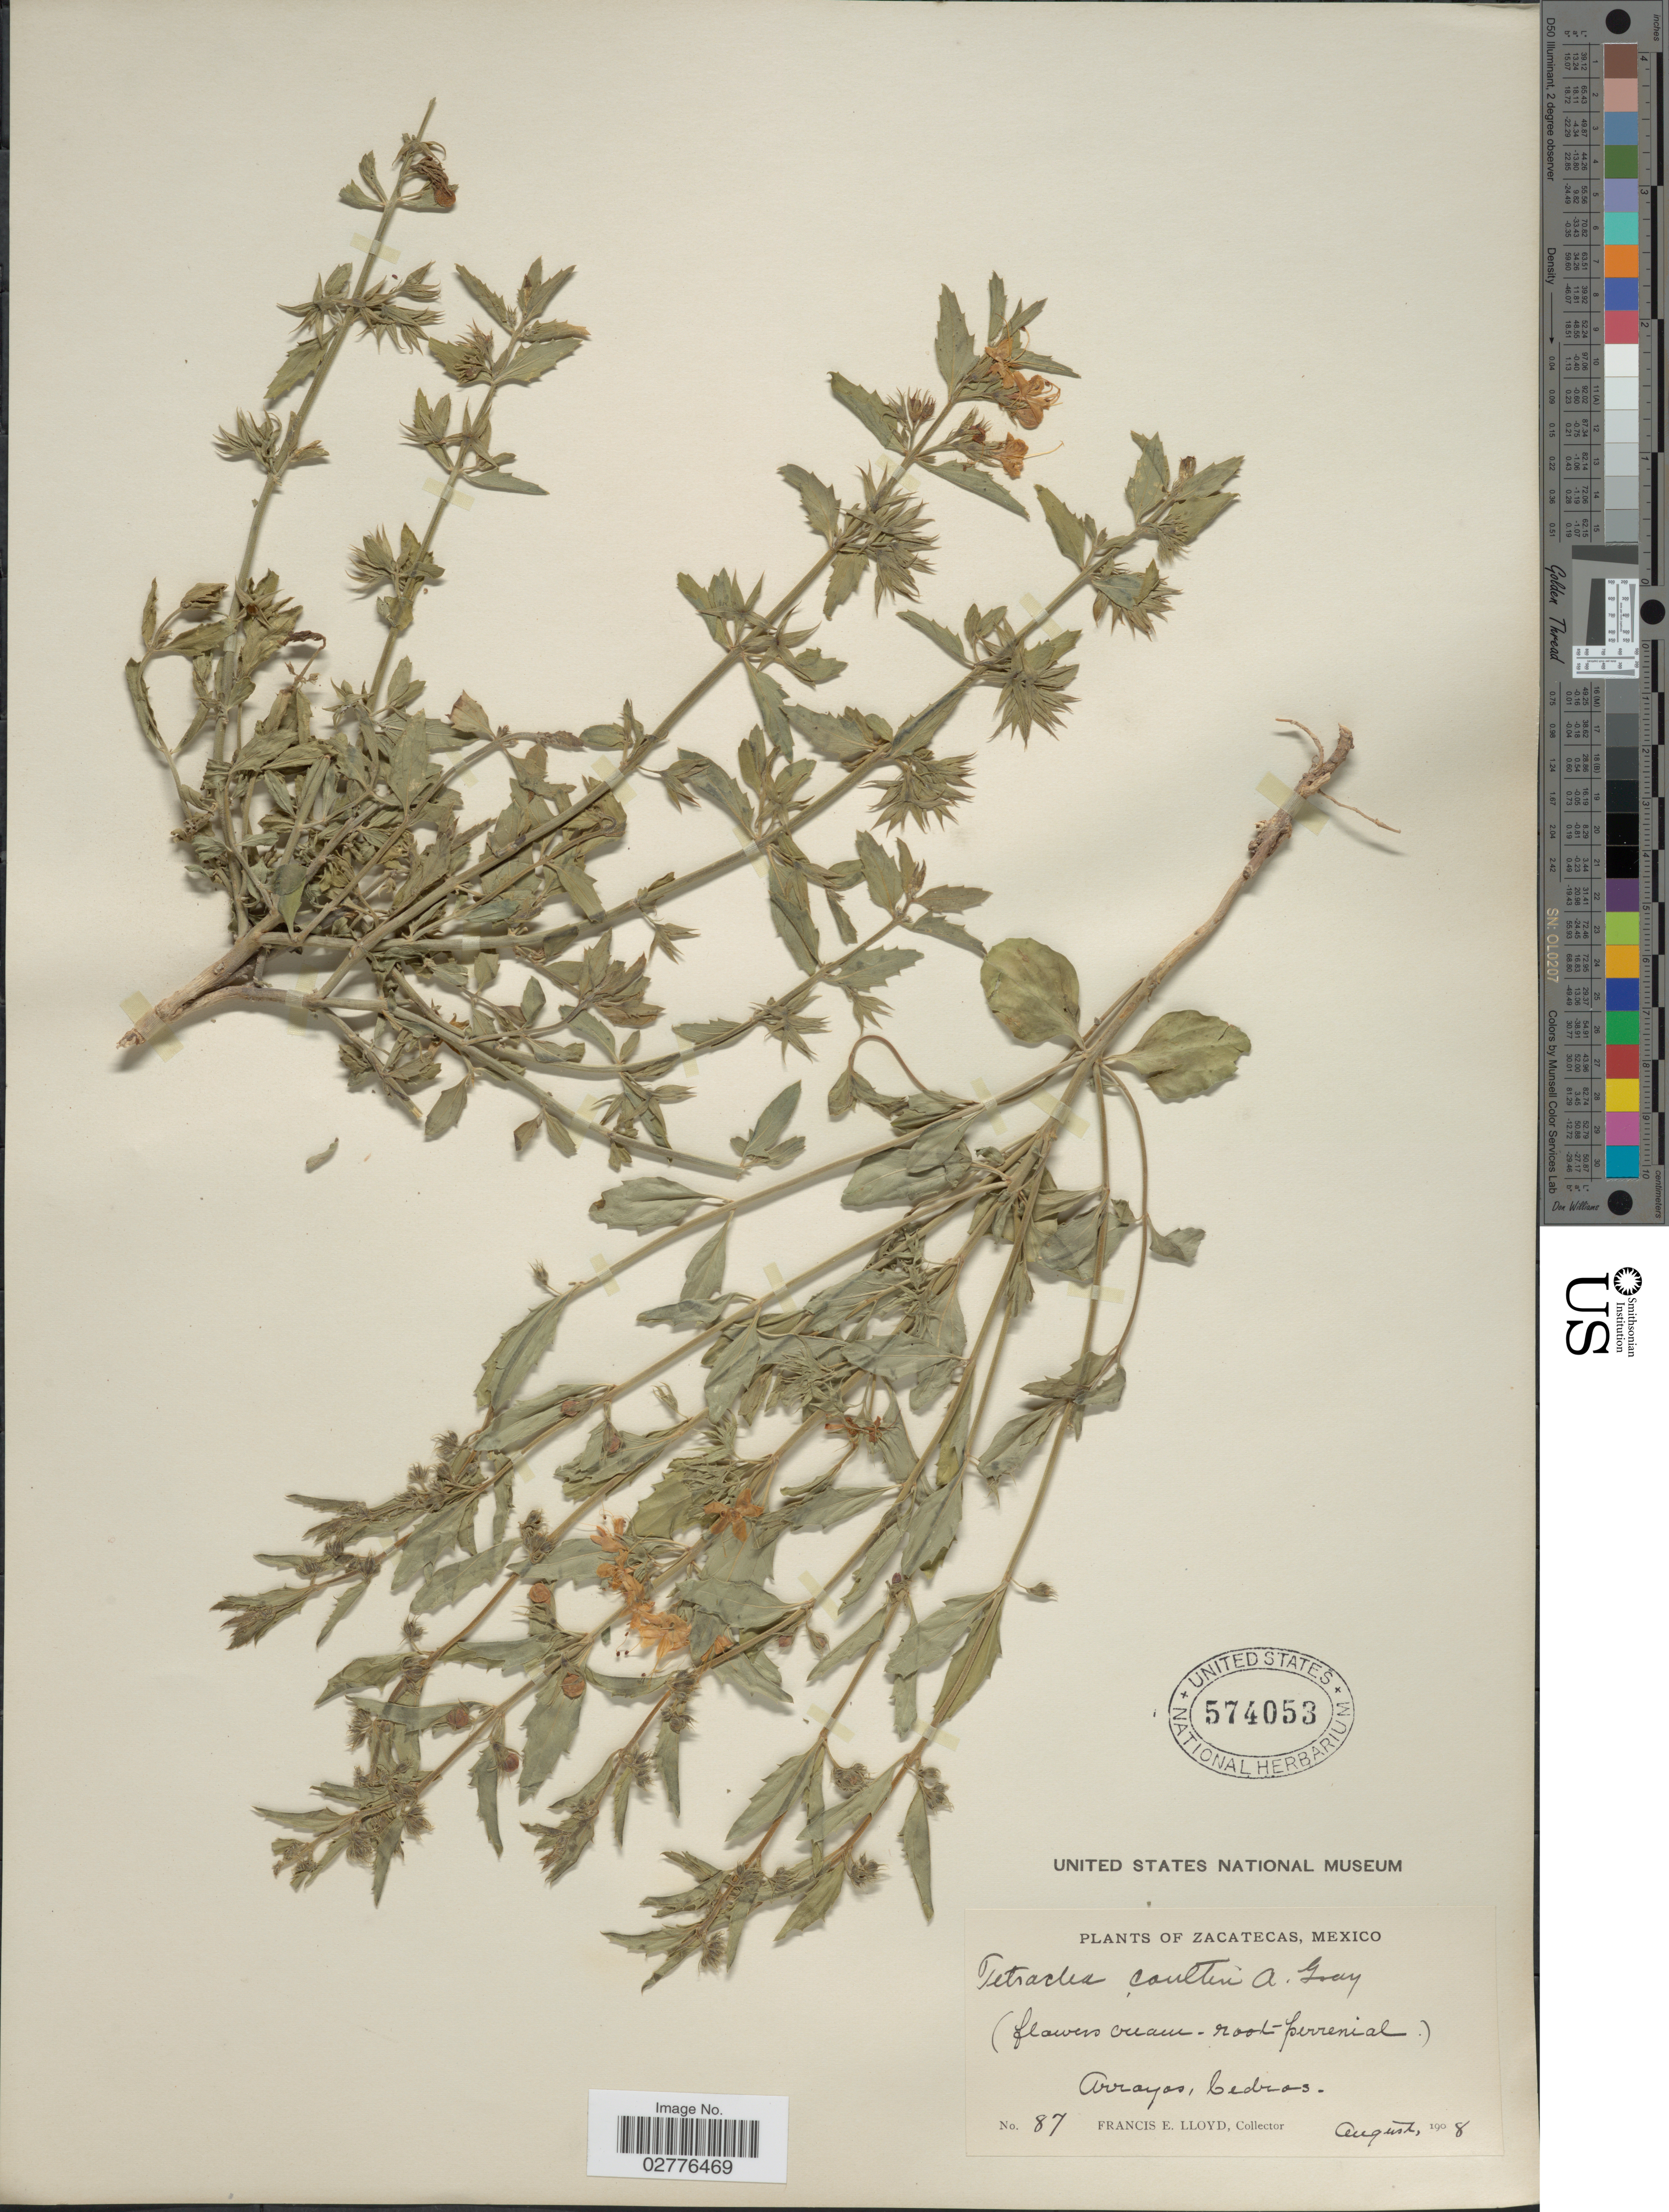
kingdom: Plantae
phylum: Tracheophyta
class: Magnoliopsida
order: Lamiales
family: Lamiaceae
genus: Tetraclea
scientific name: Tetraclea coulteri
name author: A. Gray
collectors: Lloyd, C. E.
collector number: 87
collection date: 1908-08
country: Mexico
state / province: Zacatecas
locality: Arrayas, Cedras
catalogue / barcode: US 574053